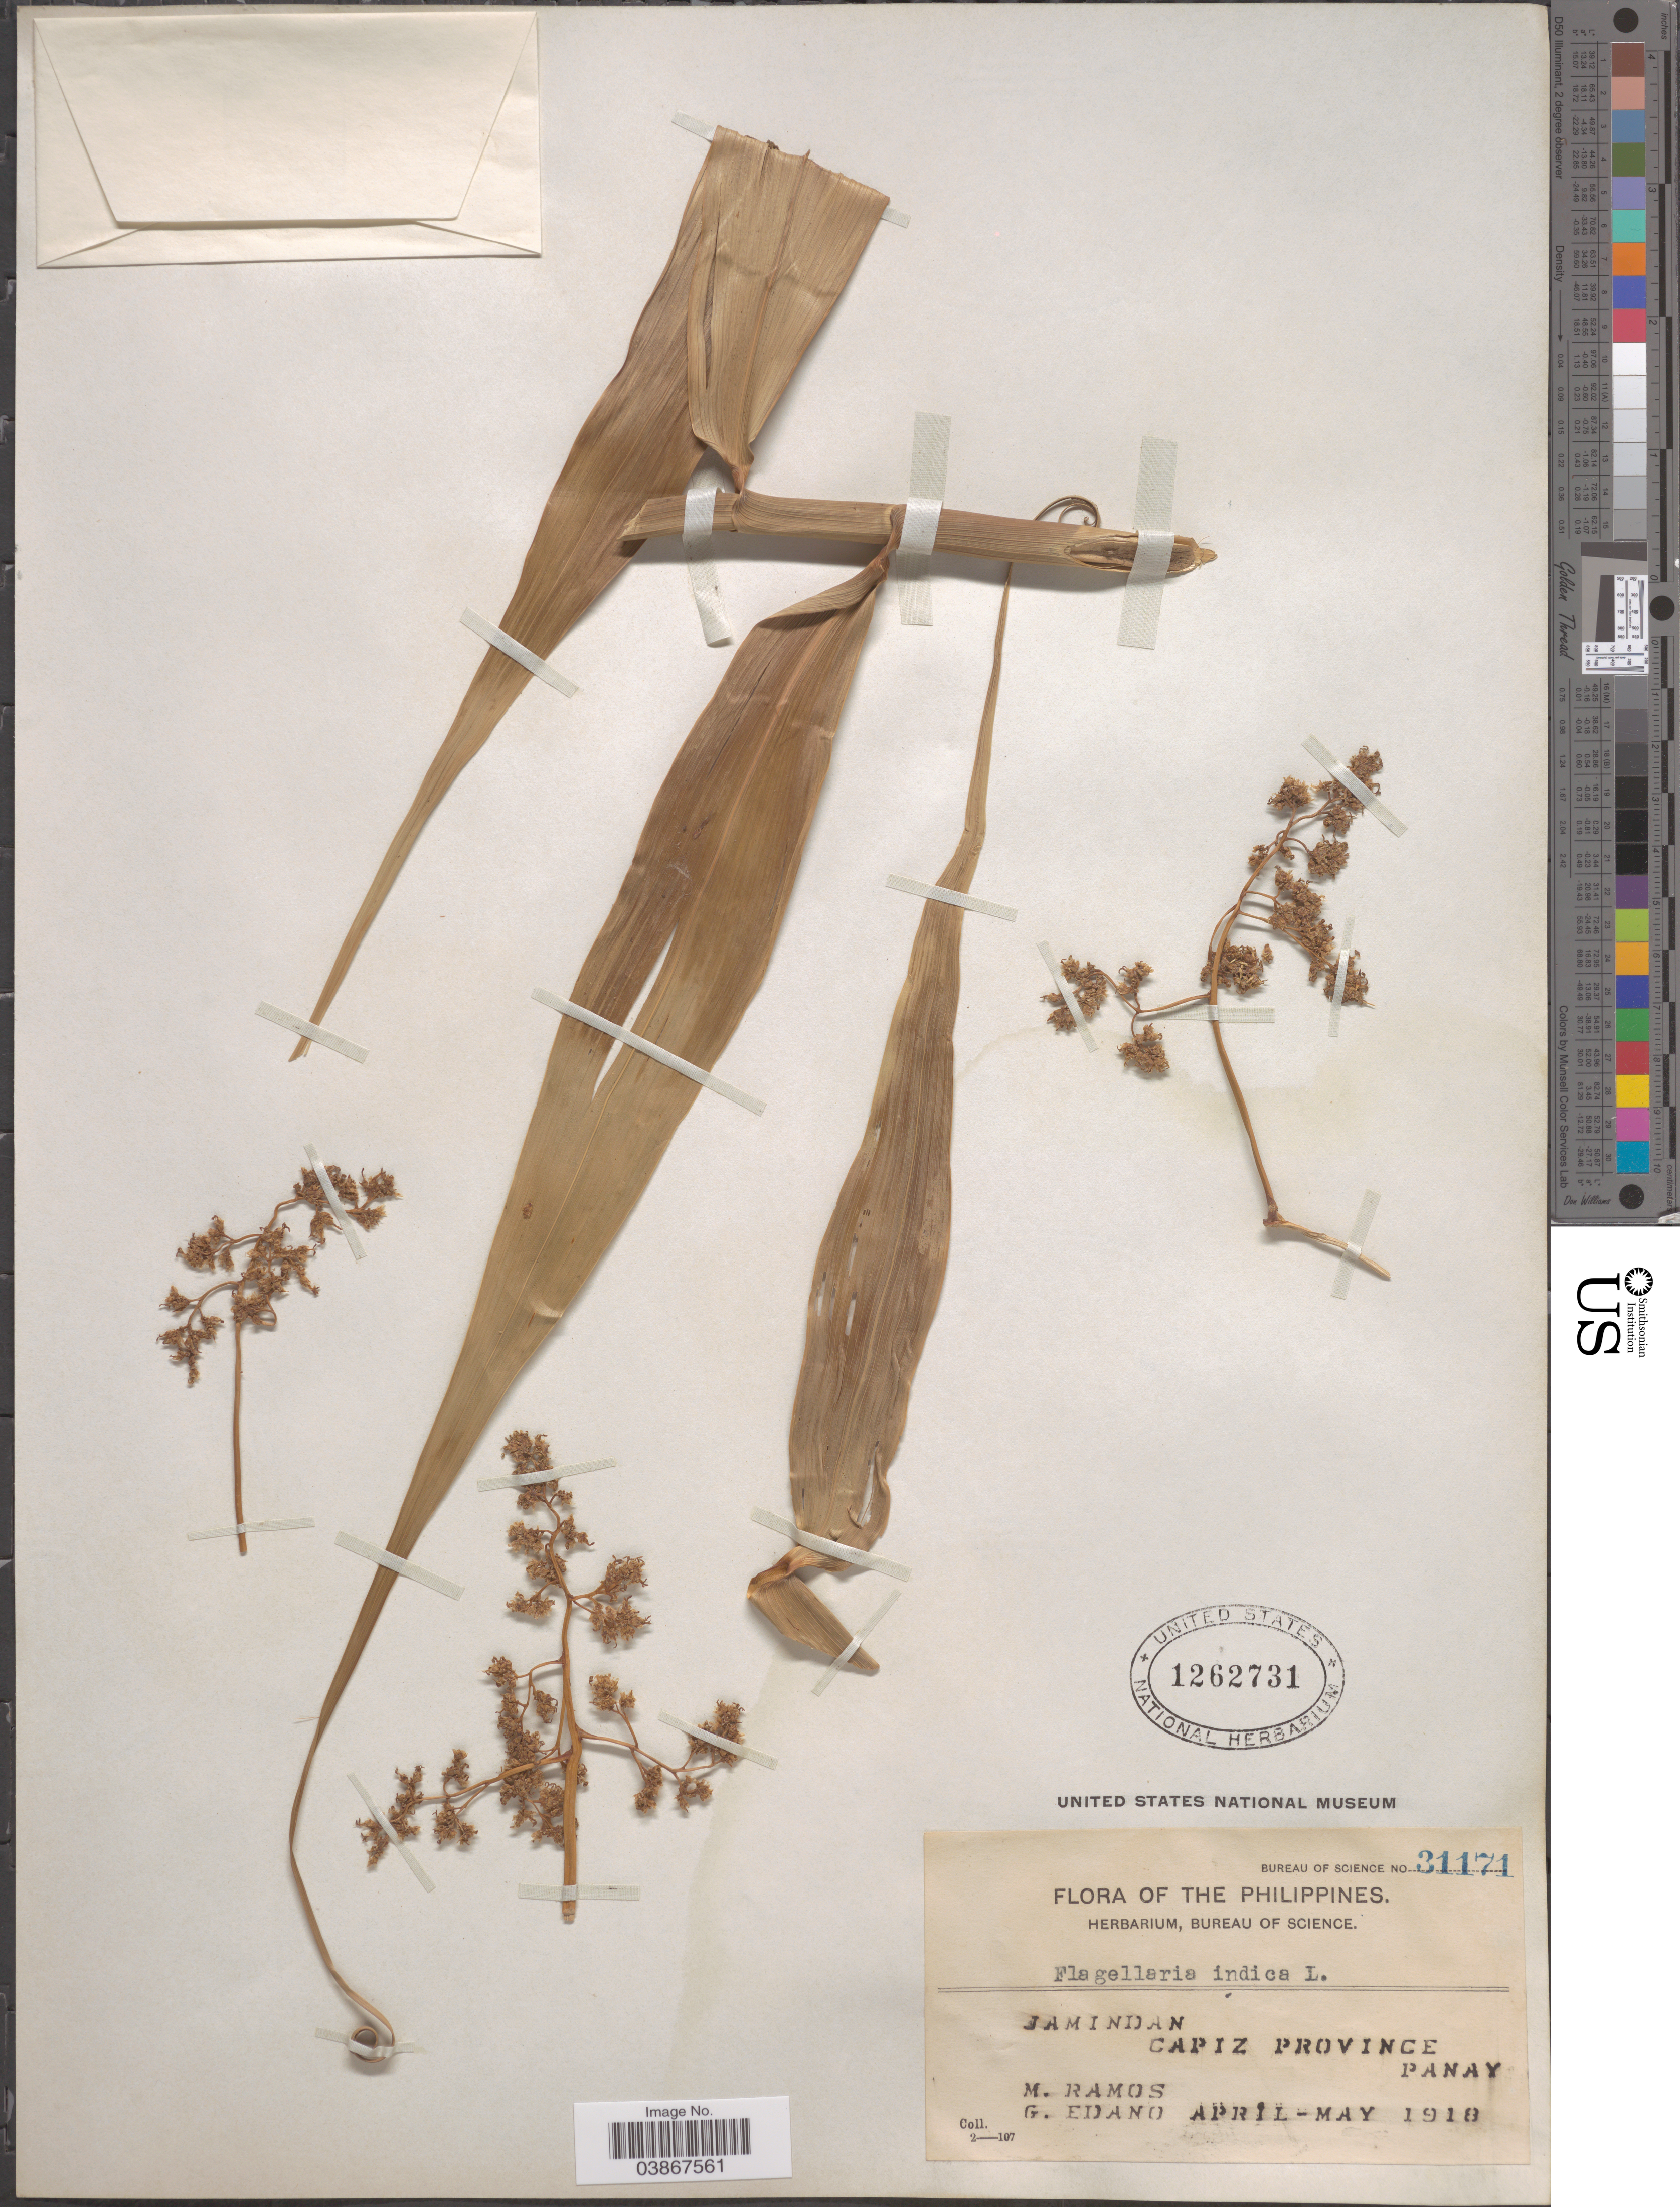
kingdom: Plantae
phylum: Tracheophyta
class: Liliopsida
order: Poales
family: Flagellariaceae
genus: Flagellaria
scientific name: Flagellaria indica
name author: L.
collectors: M. Ramos & G. Edaño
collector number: Bureau of Science 31171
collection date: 1918-04/1918-05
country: Philippines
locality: Jamindan. Capiz Province. Panay.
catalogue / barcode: US 1262731